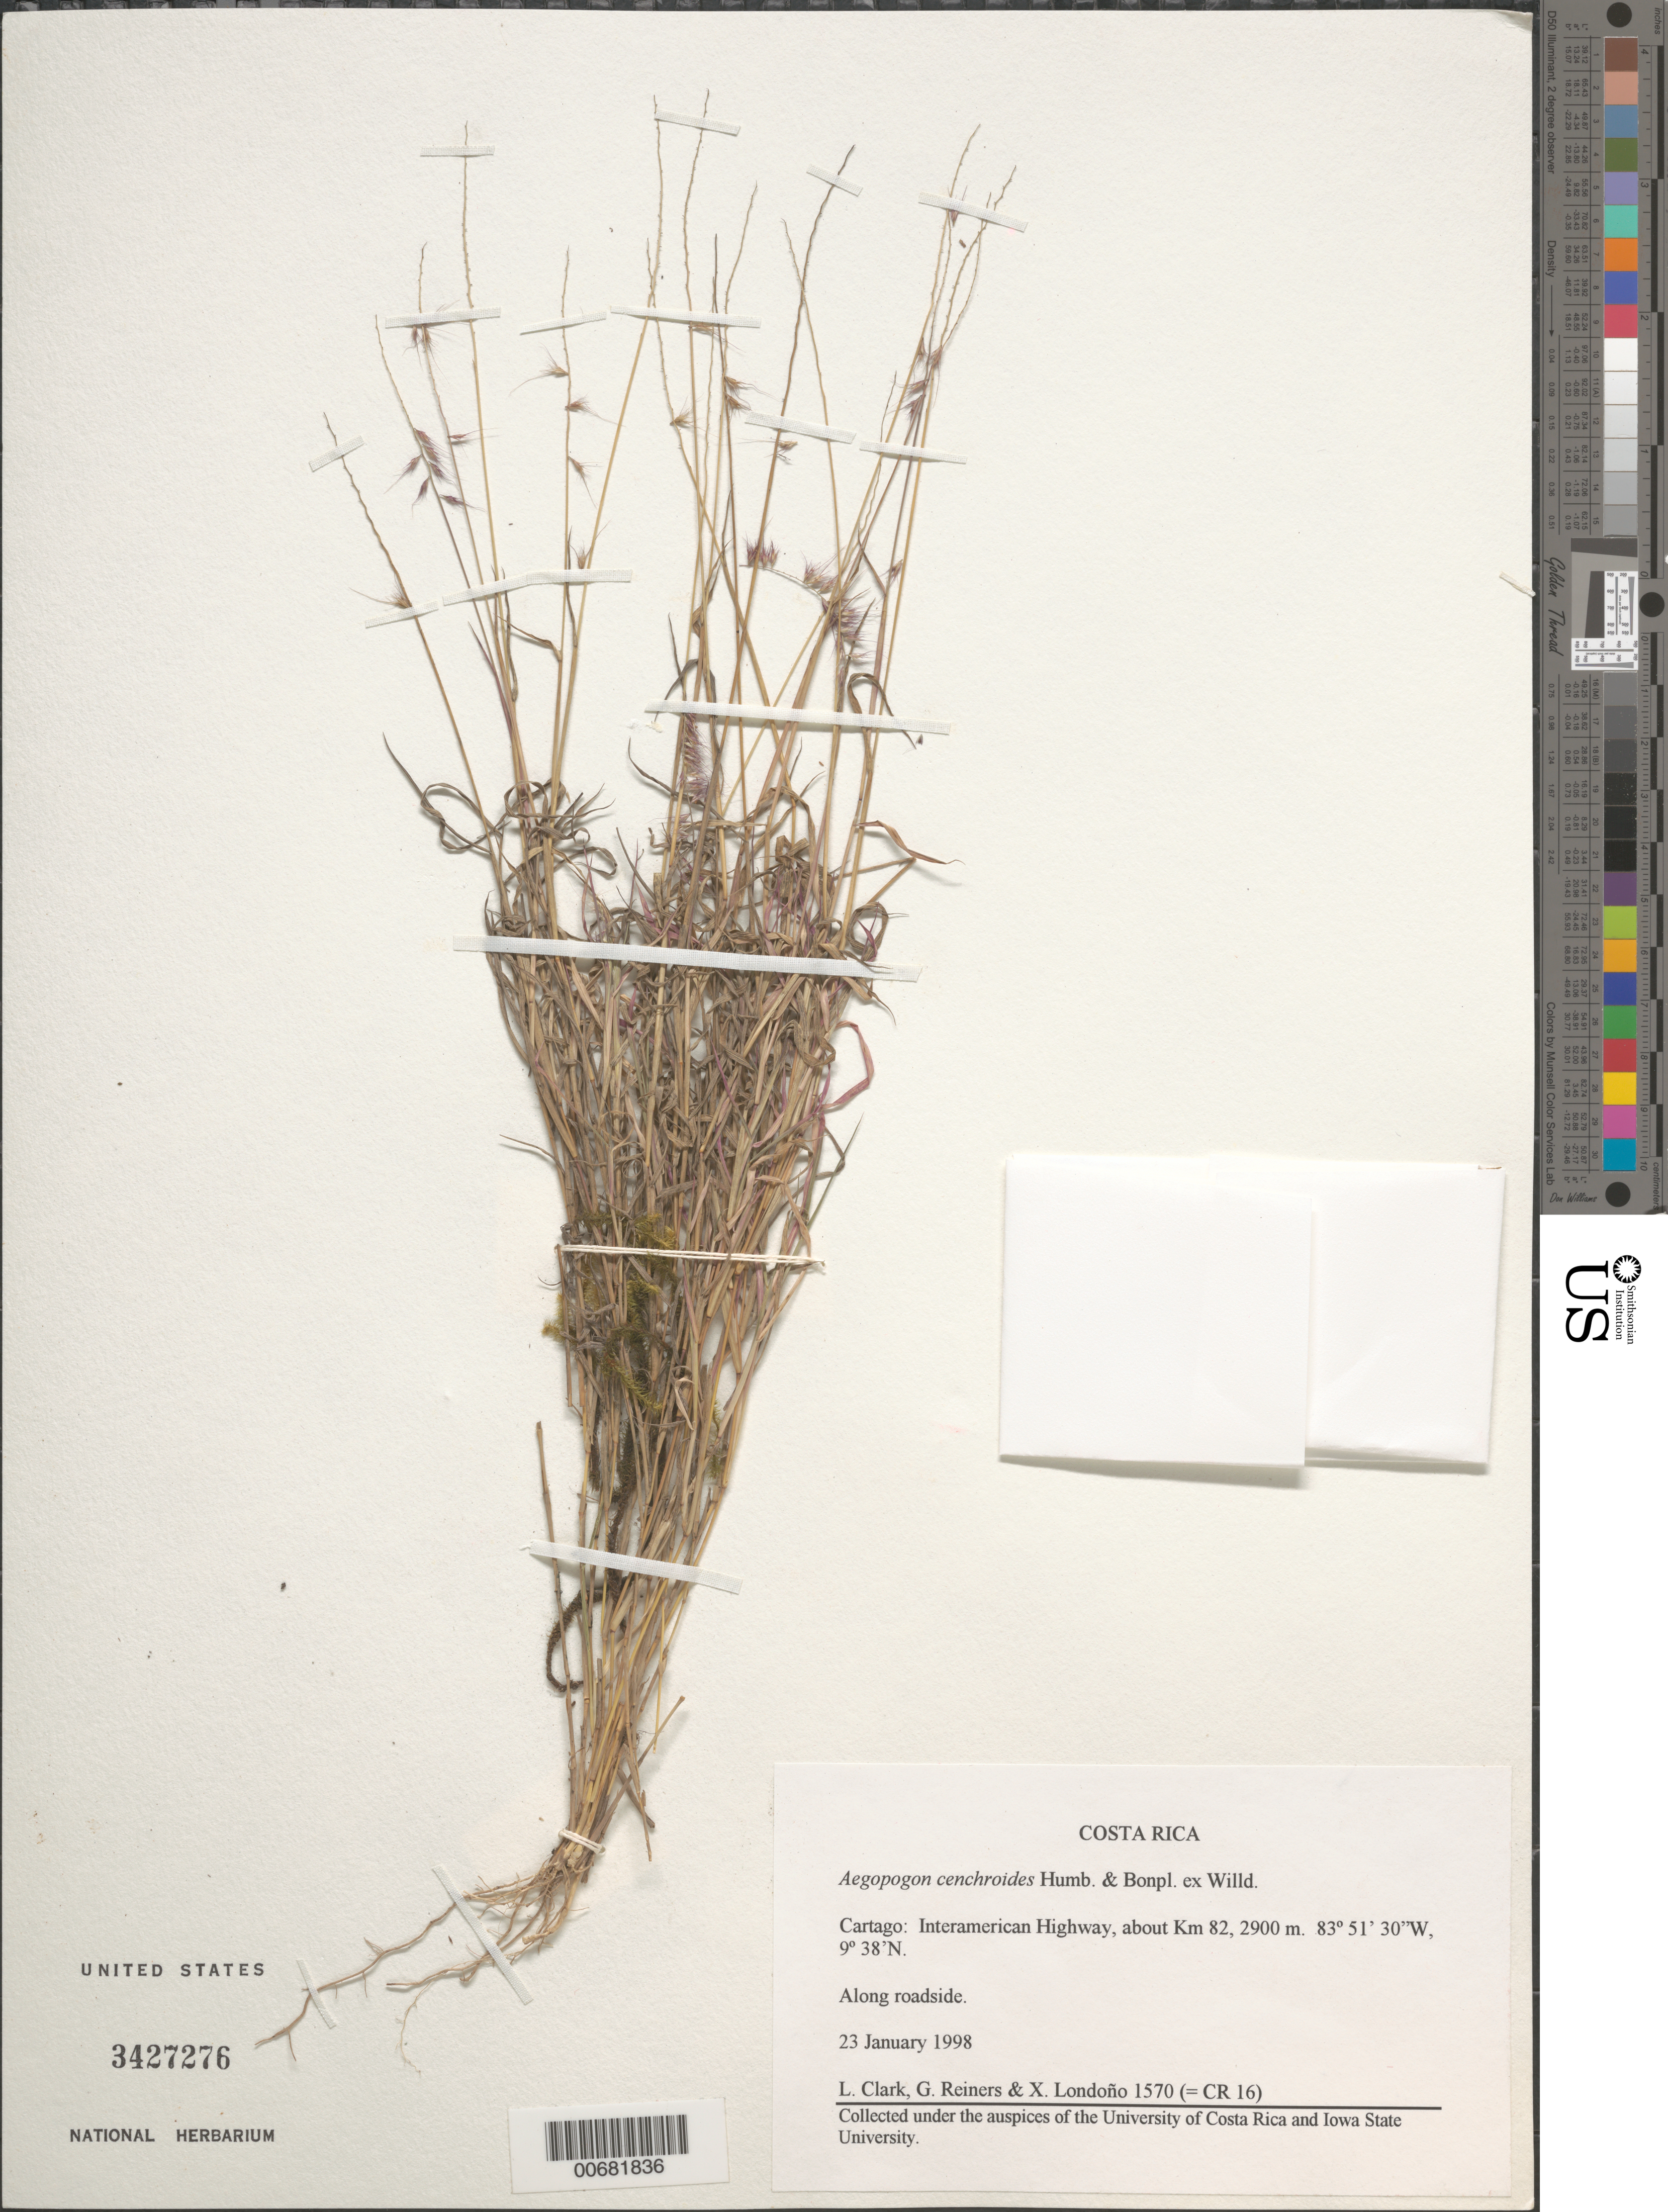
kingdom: Plantae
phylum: Tracheophyta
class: Liliopsida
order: Poales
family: Poaceae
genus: Aegopogon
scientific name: Aegopogon cenchroides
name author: Humb. & Bonpl. ex Willd.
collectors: L. G. Clark, G. Reiners & X. Londoño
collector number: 1570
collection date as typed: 23 Jan 1998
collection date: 1998-01-23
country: Costa Rica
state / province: Cartago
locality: Interamerican Highway.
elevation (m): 2900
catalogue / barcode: US 3427276